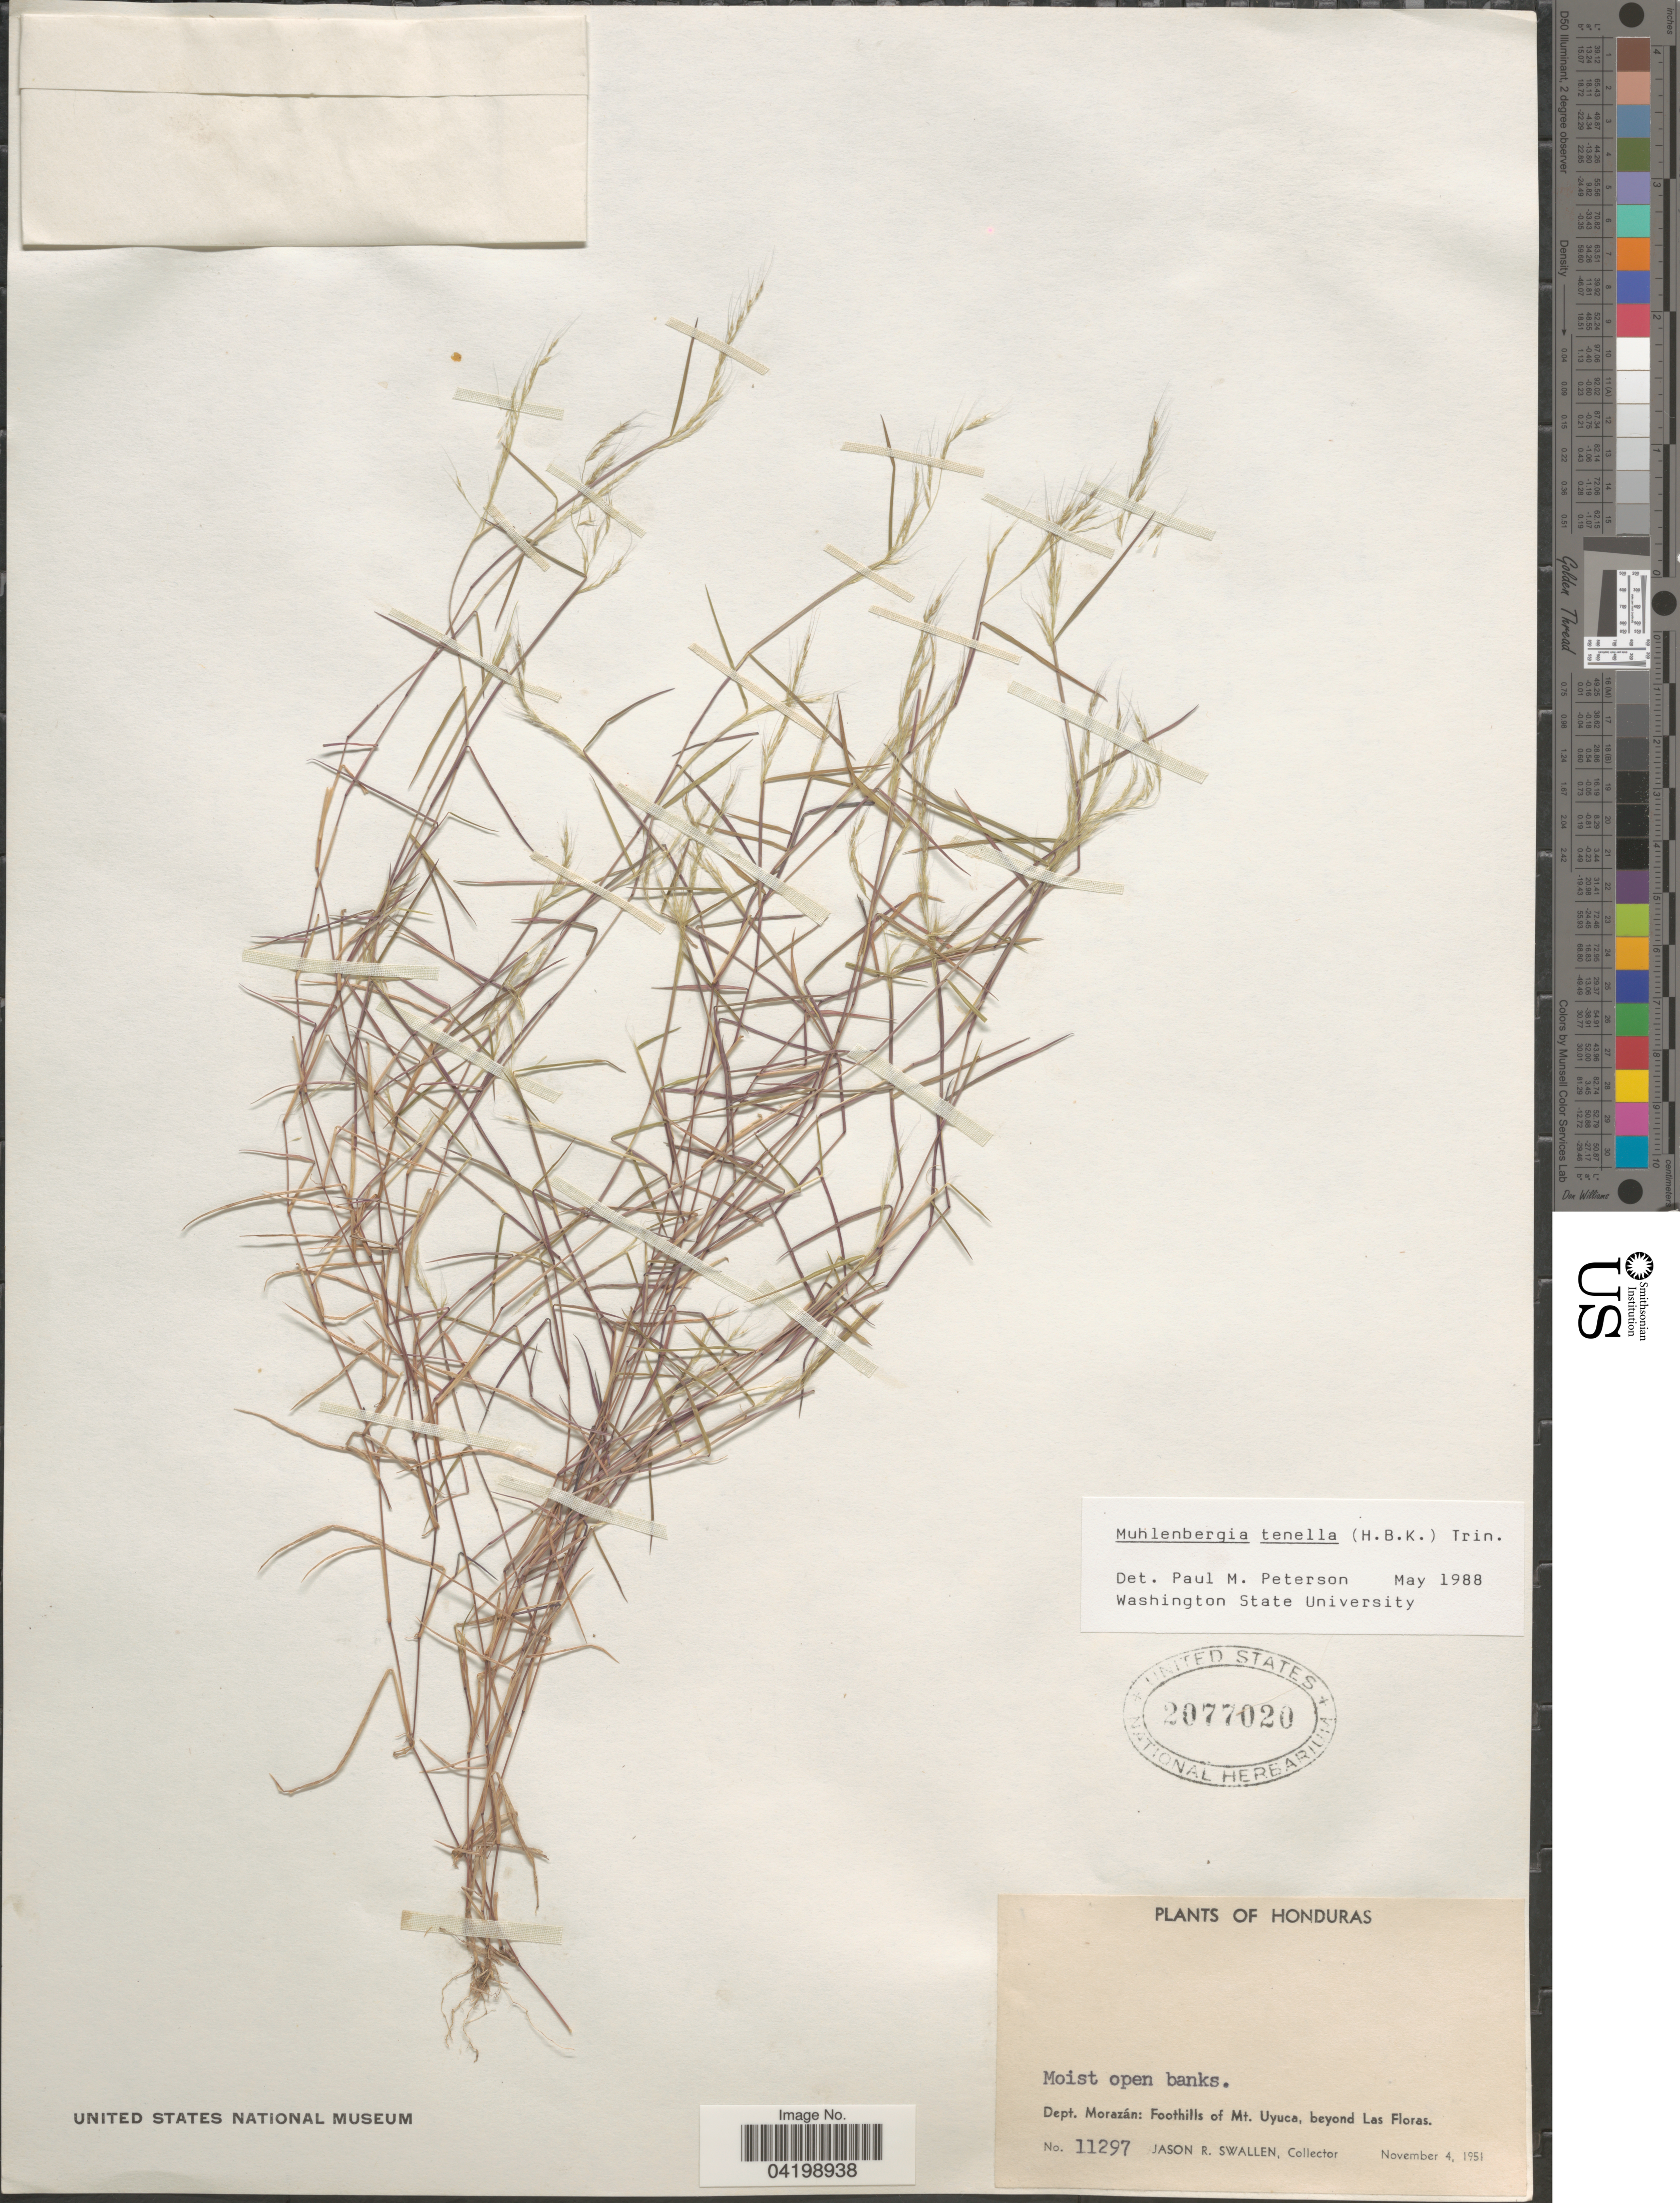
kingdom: Plantae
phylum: Tracheophyta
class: Liliopsida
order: Poales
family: Poaceae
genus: Muhlenbergia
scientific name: Muhlenbergia tenella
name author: (Kunth) Trin.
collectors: J. R. Swallen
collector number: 11297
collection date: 1951-11-04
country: Honduras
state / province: Fco. Morazán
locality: Dept. Morazán: Foothills of Mt. Uyuca, beyond Las Floras.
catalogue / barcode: US 2077020